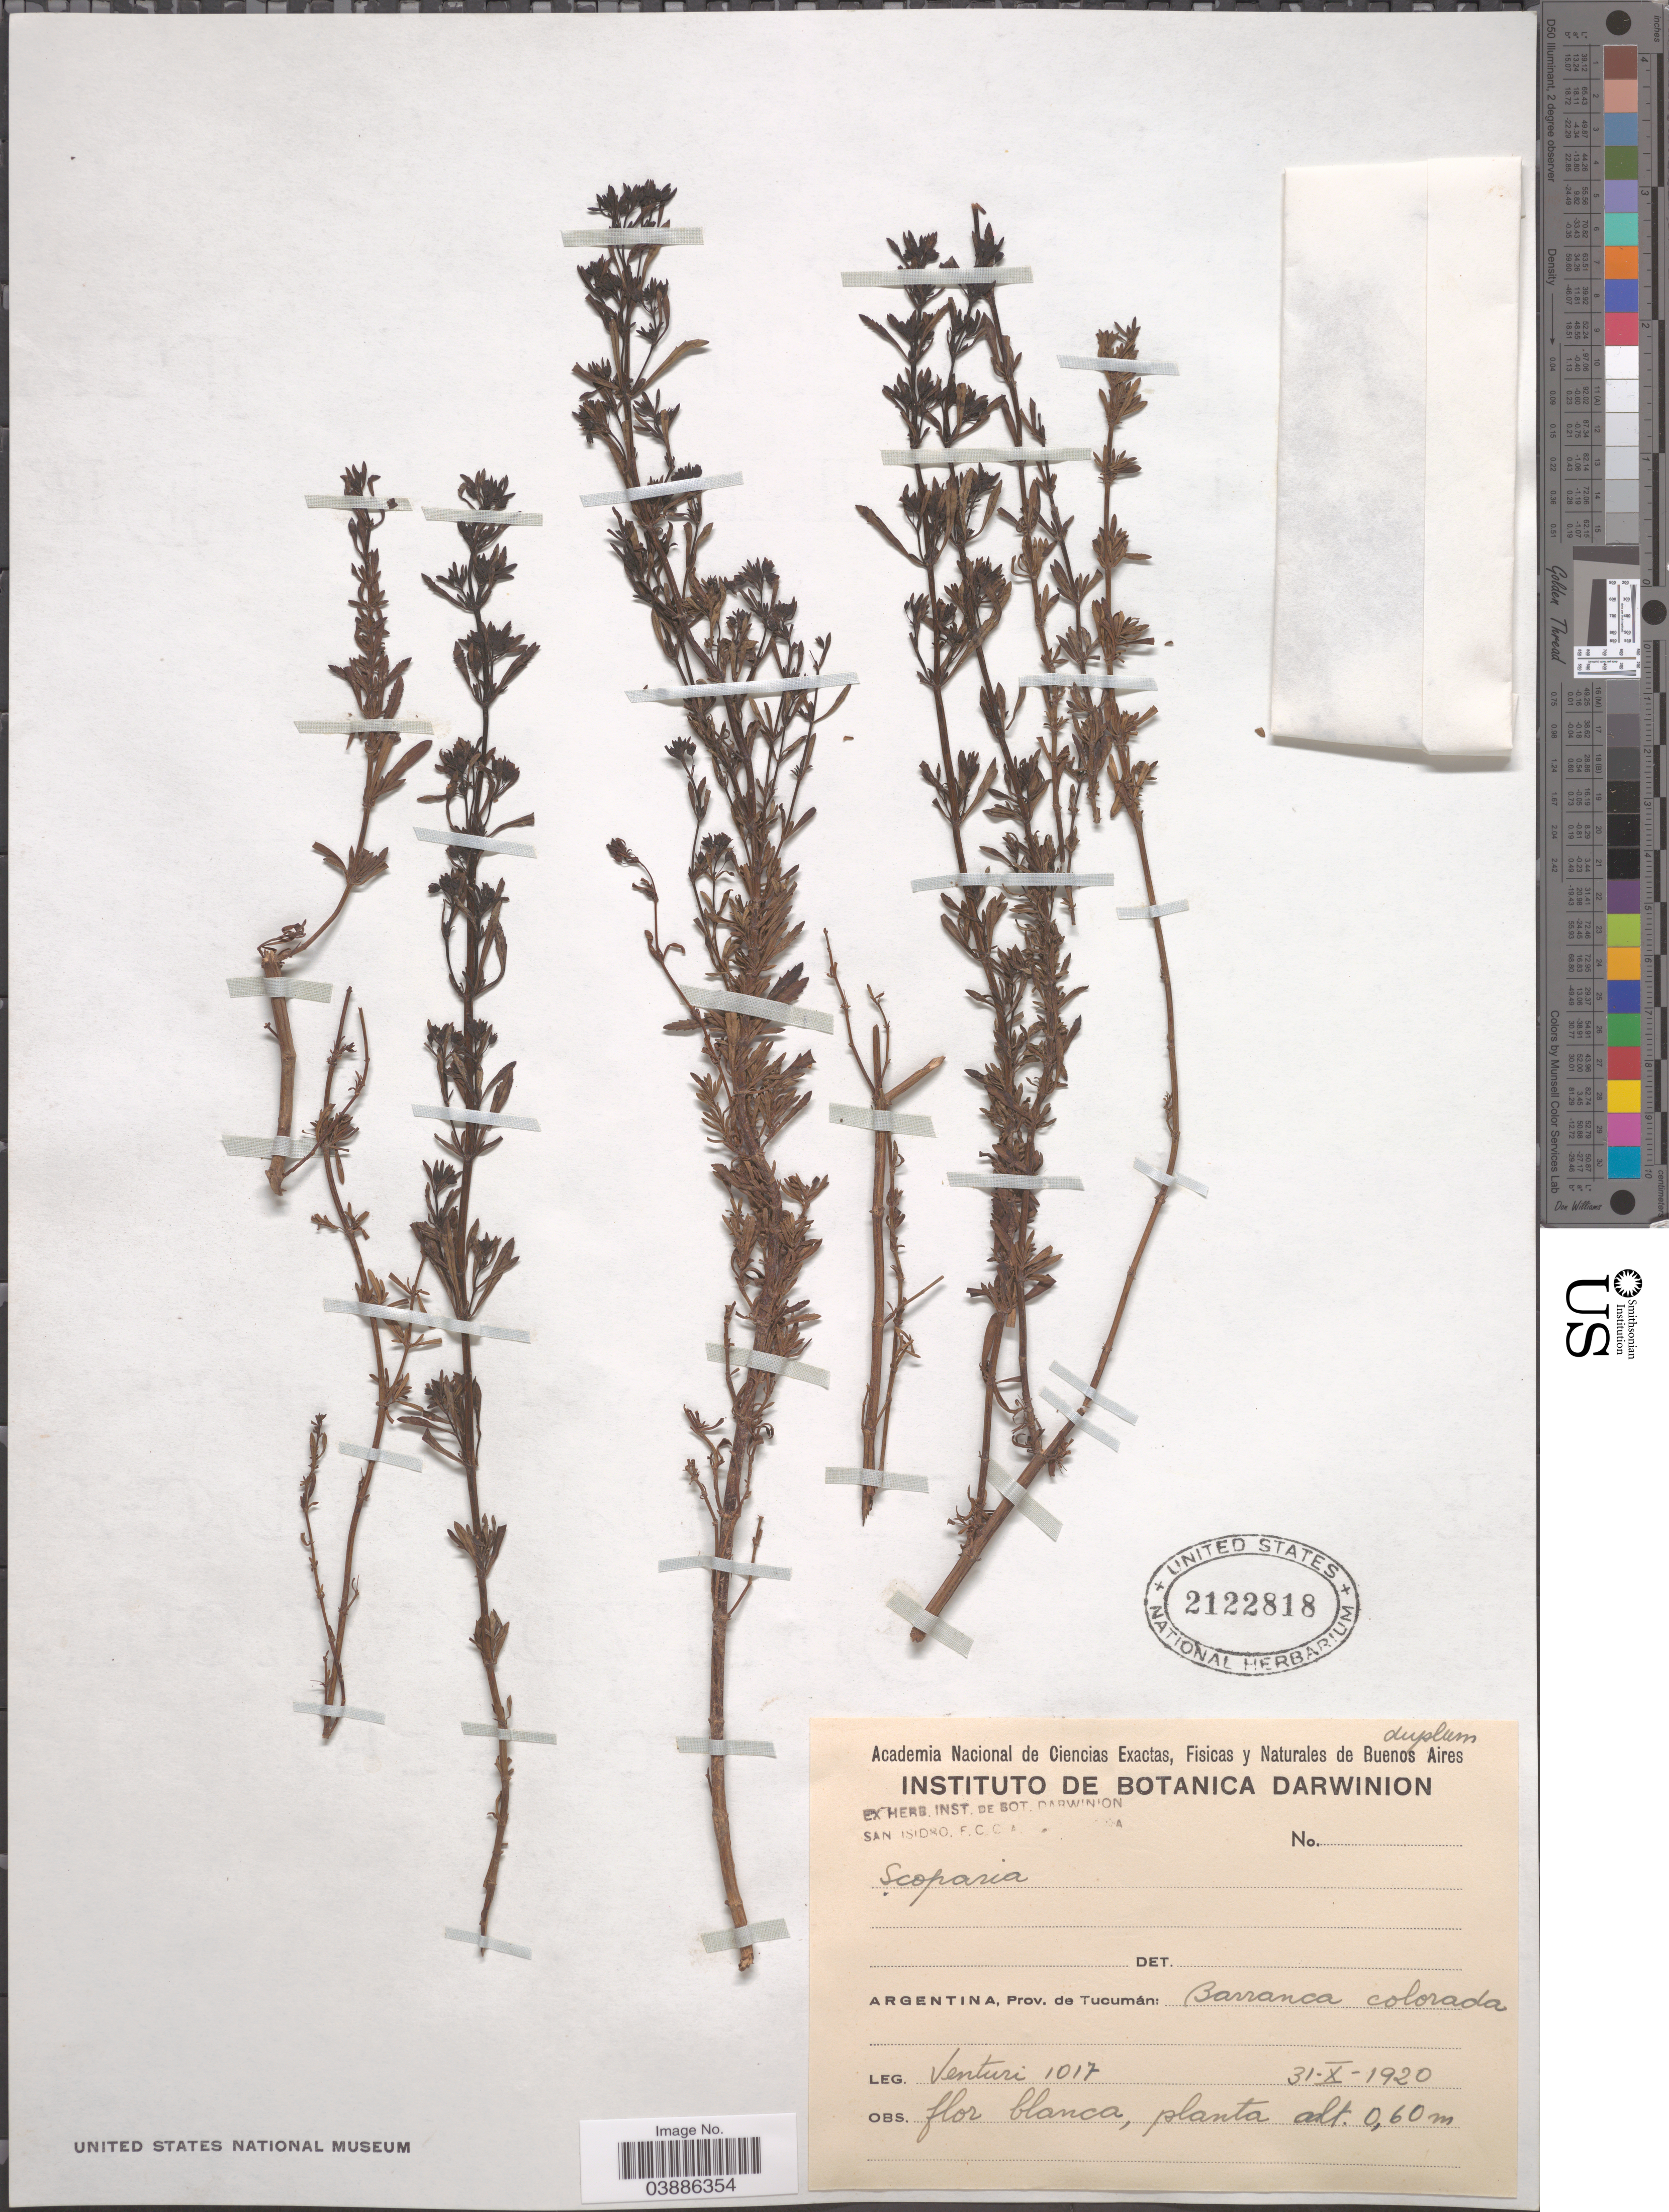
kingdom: Plantae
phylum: Tracheophyta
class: Magnoliopsida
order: Lamiales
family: Plantaginaceae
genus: Scoparia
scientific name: Scoparia sp.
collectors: Venturi, --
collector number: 1017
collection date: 1920-10-31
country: Argentina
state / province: Tucuman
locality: Barranca colorada.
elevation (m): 0.6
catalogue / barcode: US 2122818